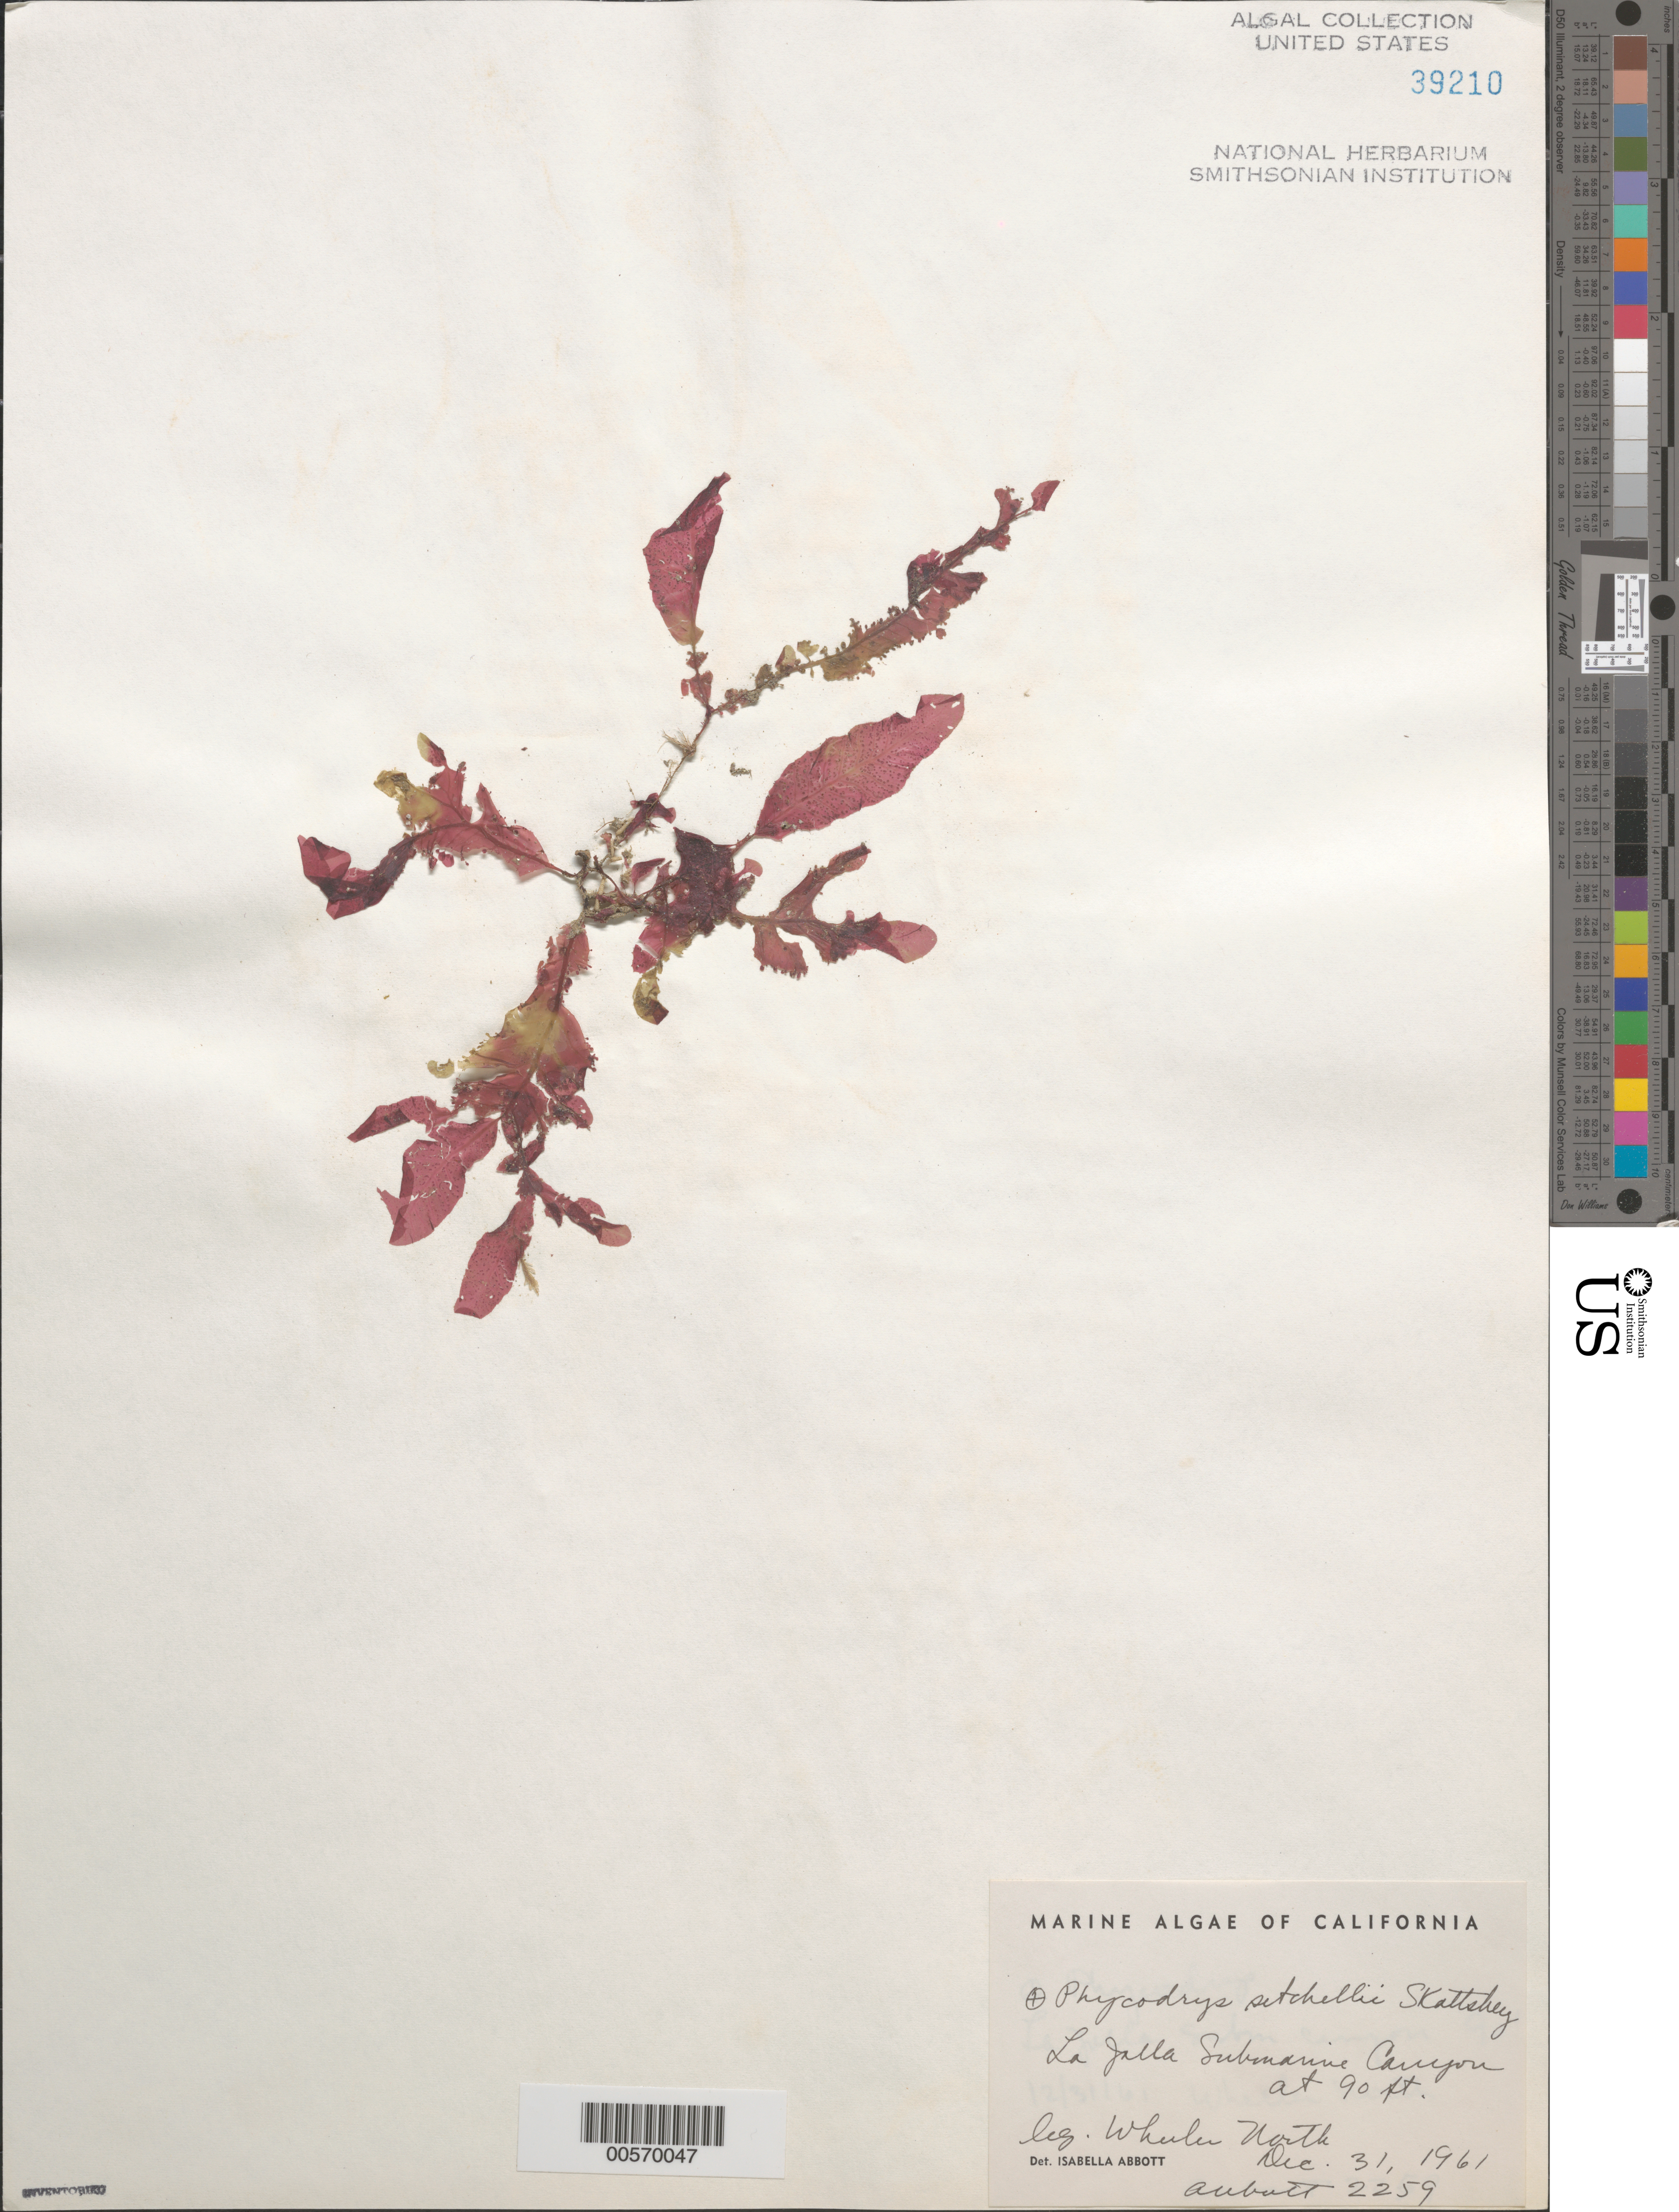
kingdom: Plantae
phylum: Rhodophyta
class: Florideophyceae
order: Ceramiales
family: Delesseriaceae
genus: Phycodrys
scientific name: Phycodrys setchellii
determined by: Abbott, Isabella A.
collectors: W. North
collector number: IAA 2259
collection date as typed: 31 Dec 1961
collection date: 1961-12-31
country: United States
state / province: California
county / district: San Diego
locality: La Jolla Submarine Canyon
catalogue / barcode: US 39210